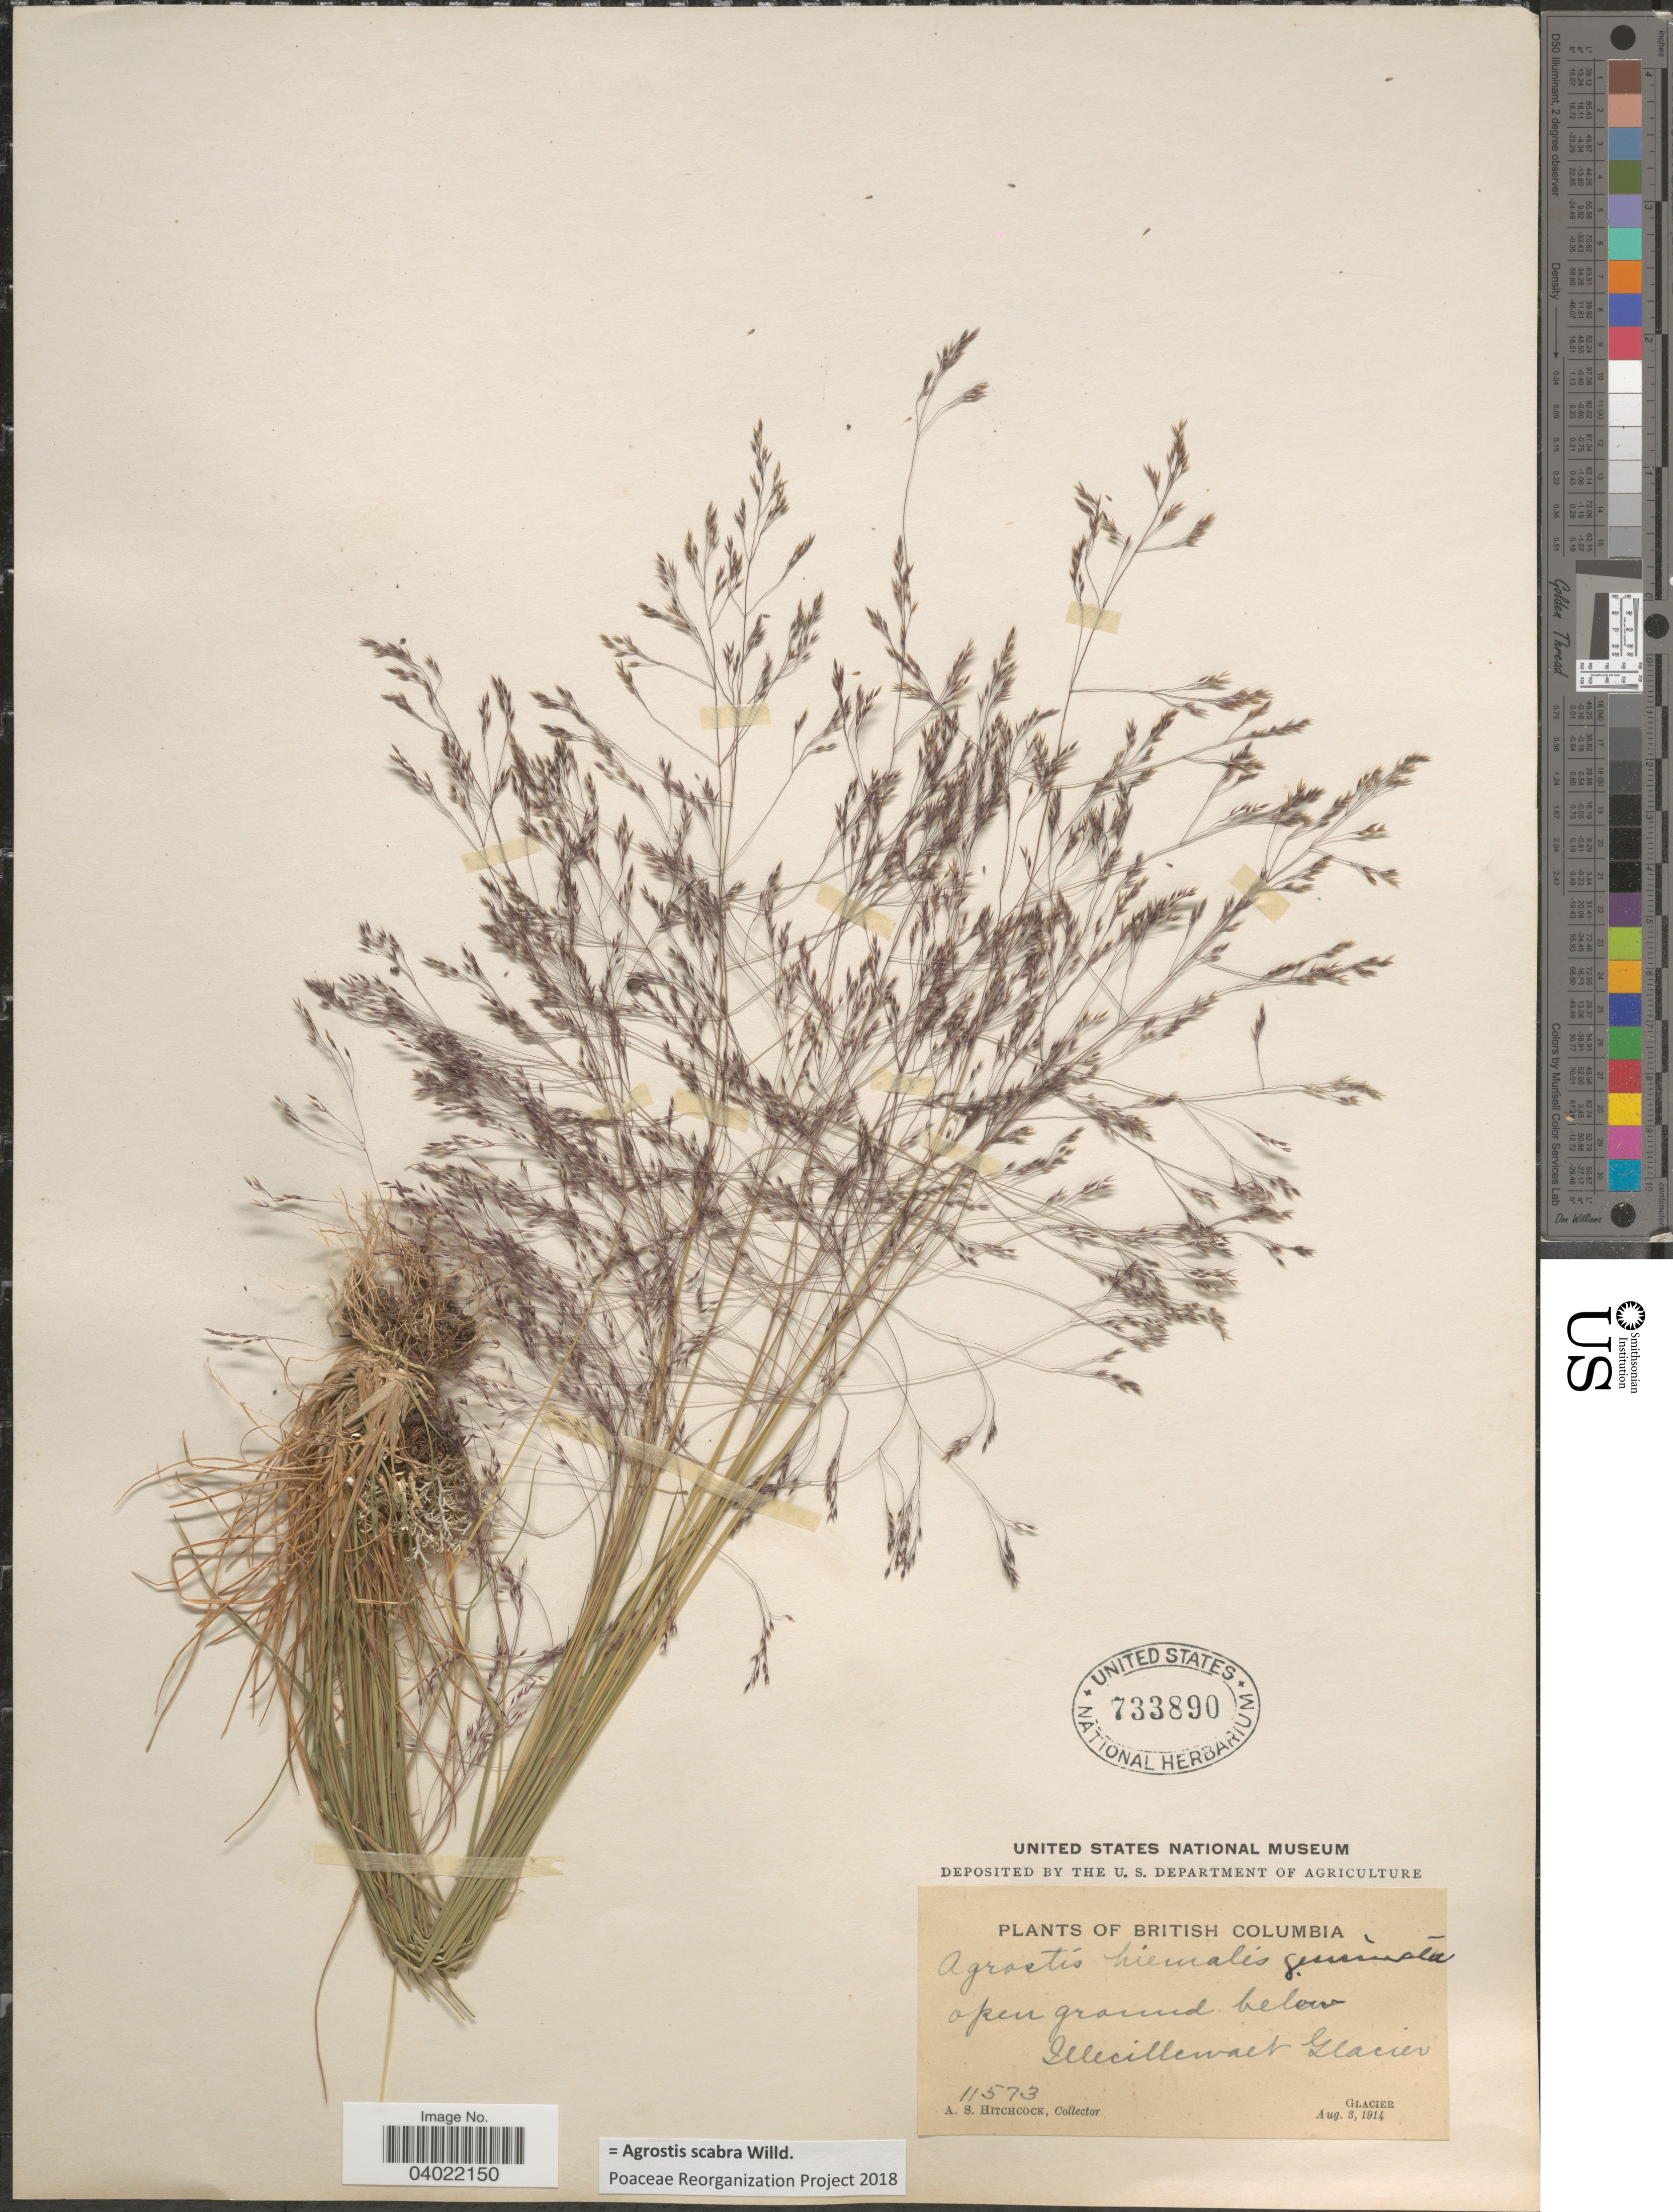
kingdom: Plantae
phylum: Tracheophyta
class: Liliopsida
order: Poales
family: Poaceae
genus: Agrostis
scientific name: Agrostis scabra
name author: Willd.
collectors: A. S. Hitchcock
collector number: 11573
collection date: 1914-08-03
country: Canada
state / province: British Columbia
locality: Open ground below Illecillewaet Glacier.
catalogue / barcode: US 733890